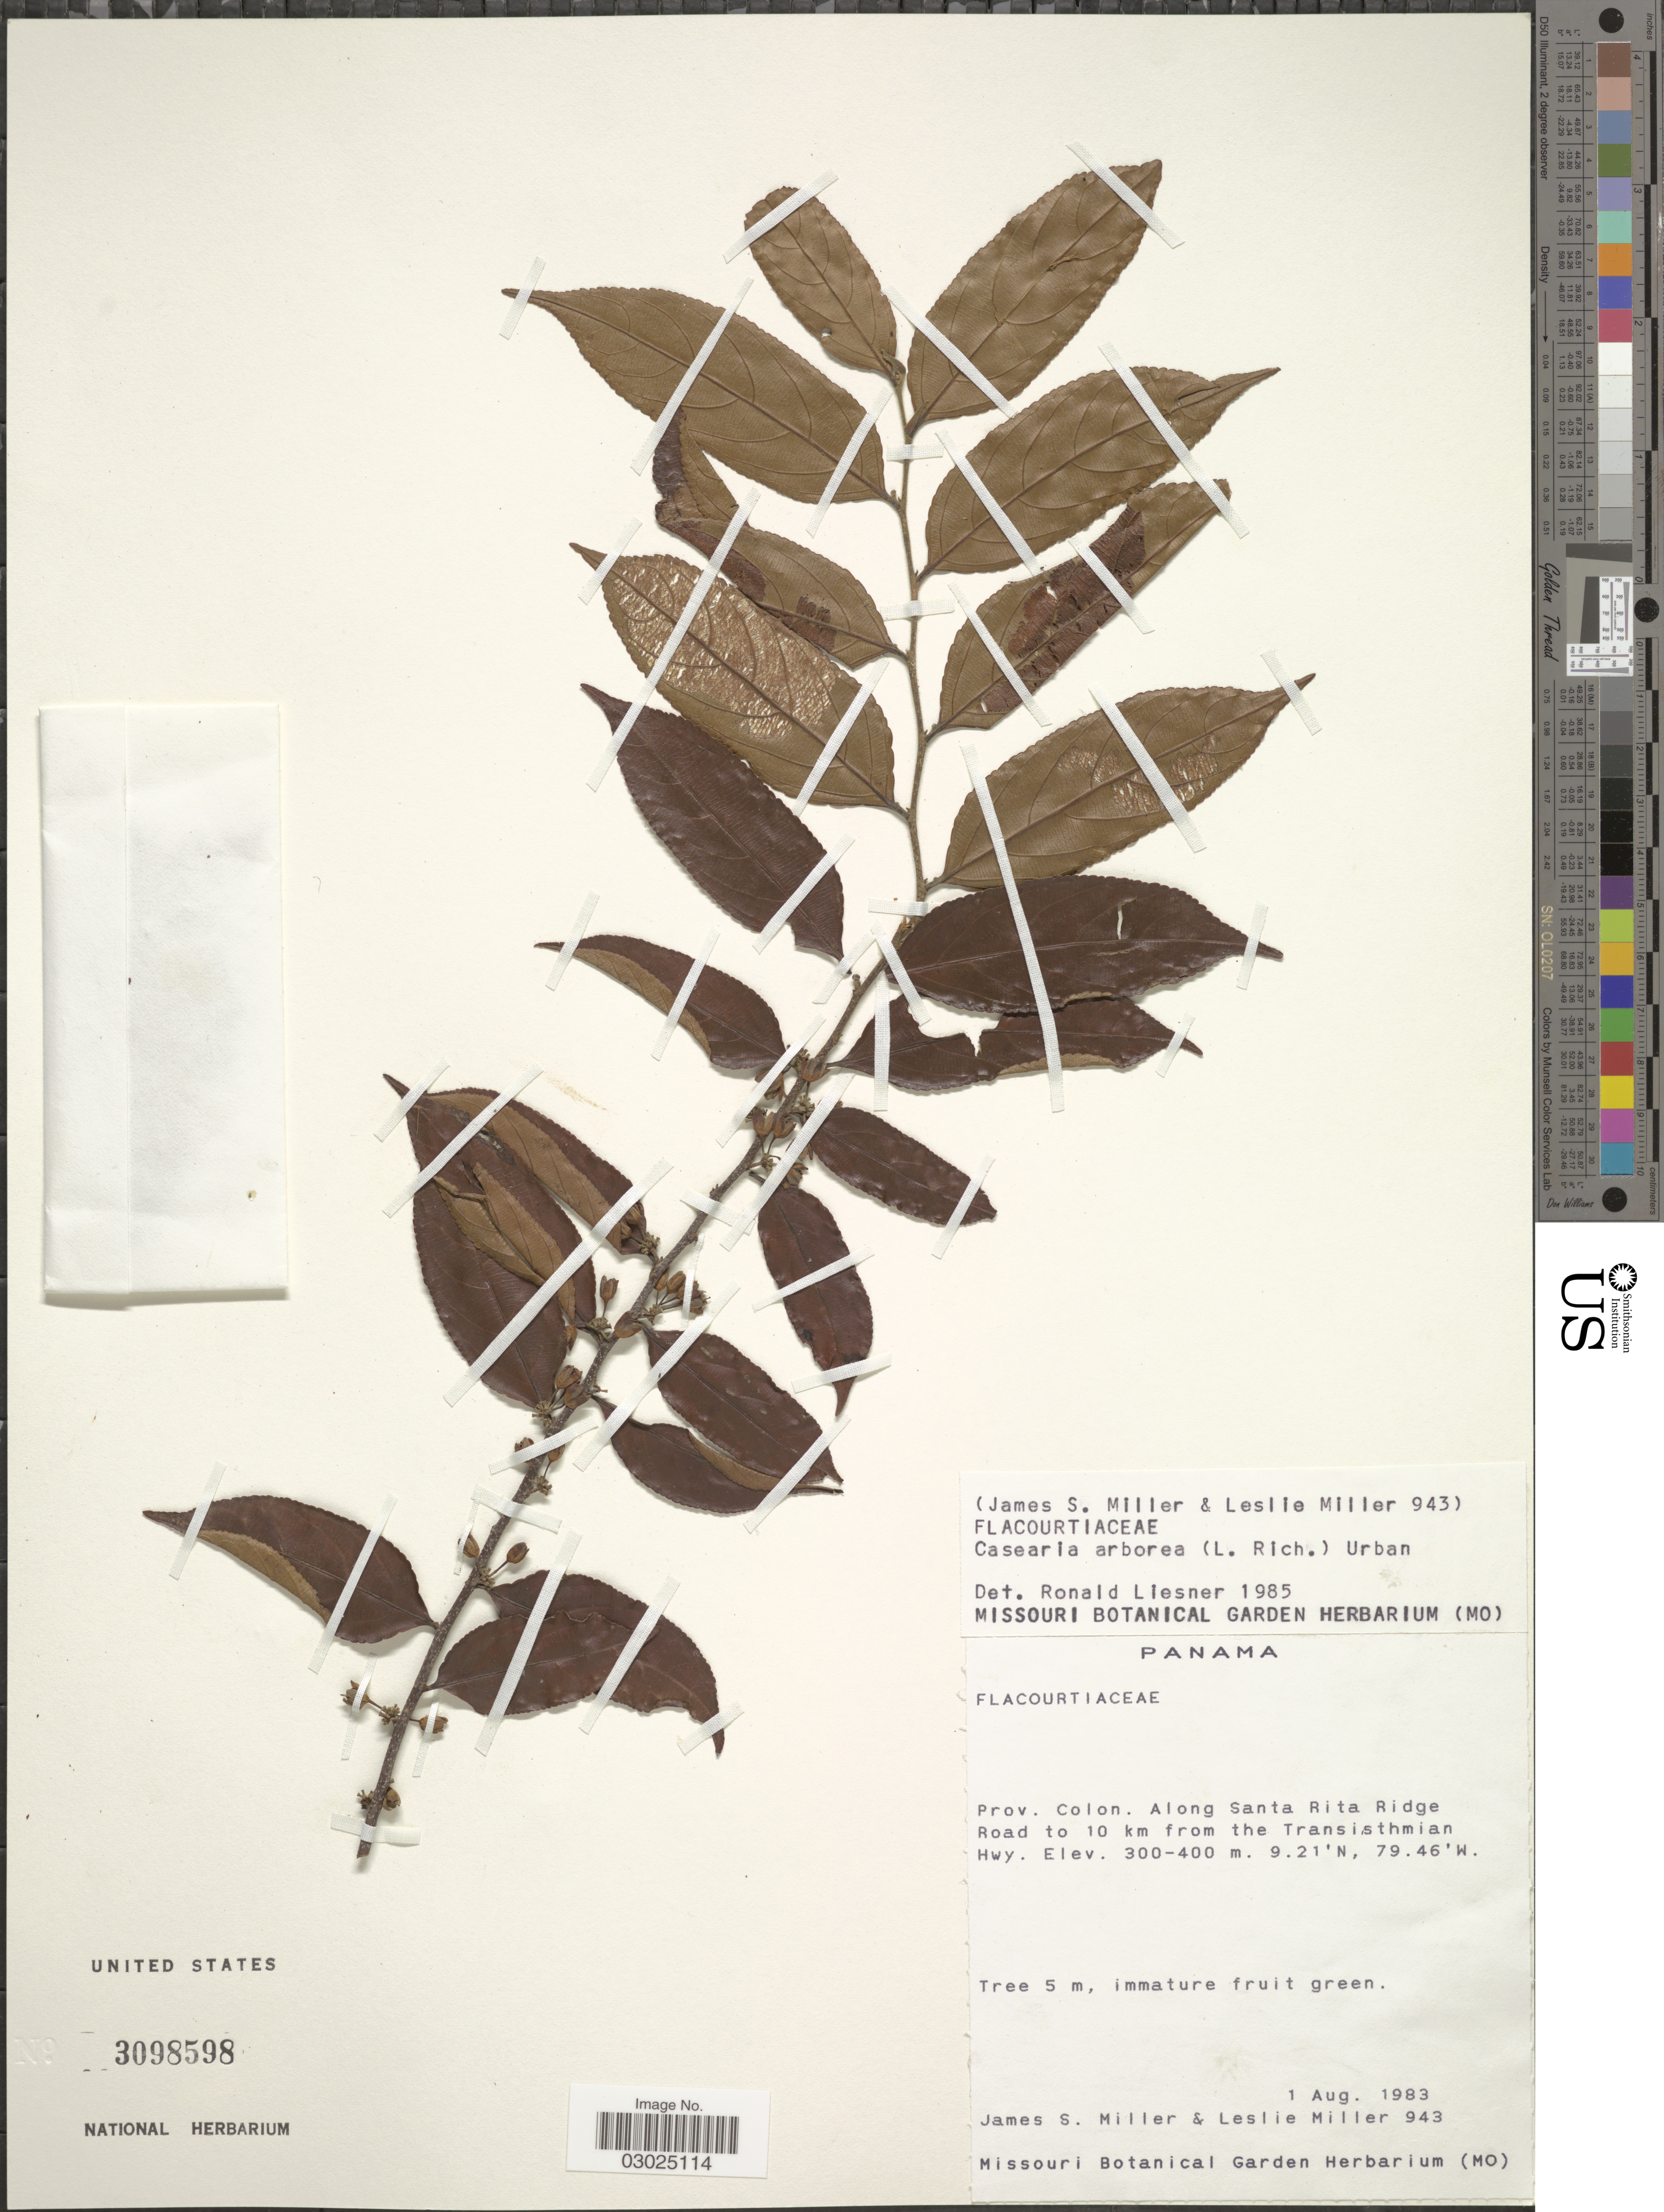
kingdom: Plantae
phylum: Tracheophyta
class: Magnoliopsida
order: Malpighiales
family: Salicaceae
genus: Casearia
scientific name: Casearia arborea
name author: (Rich.) Urb.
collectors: J. S. Miller & L. A. Miller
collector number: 943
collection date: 1983-08-01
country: Panama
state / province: Colón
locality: Along Santa Rita Ridge Road to 10 km from the Transisthmian Hwy.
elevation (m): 300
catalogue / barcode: US 3098598